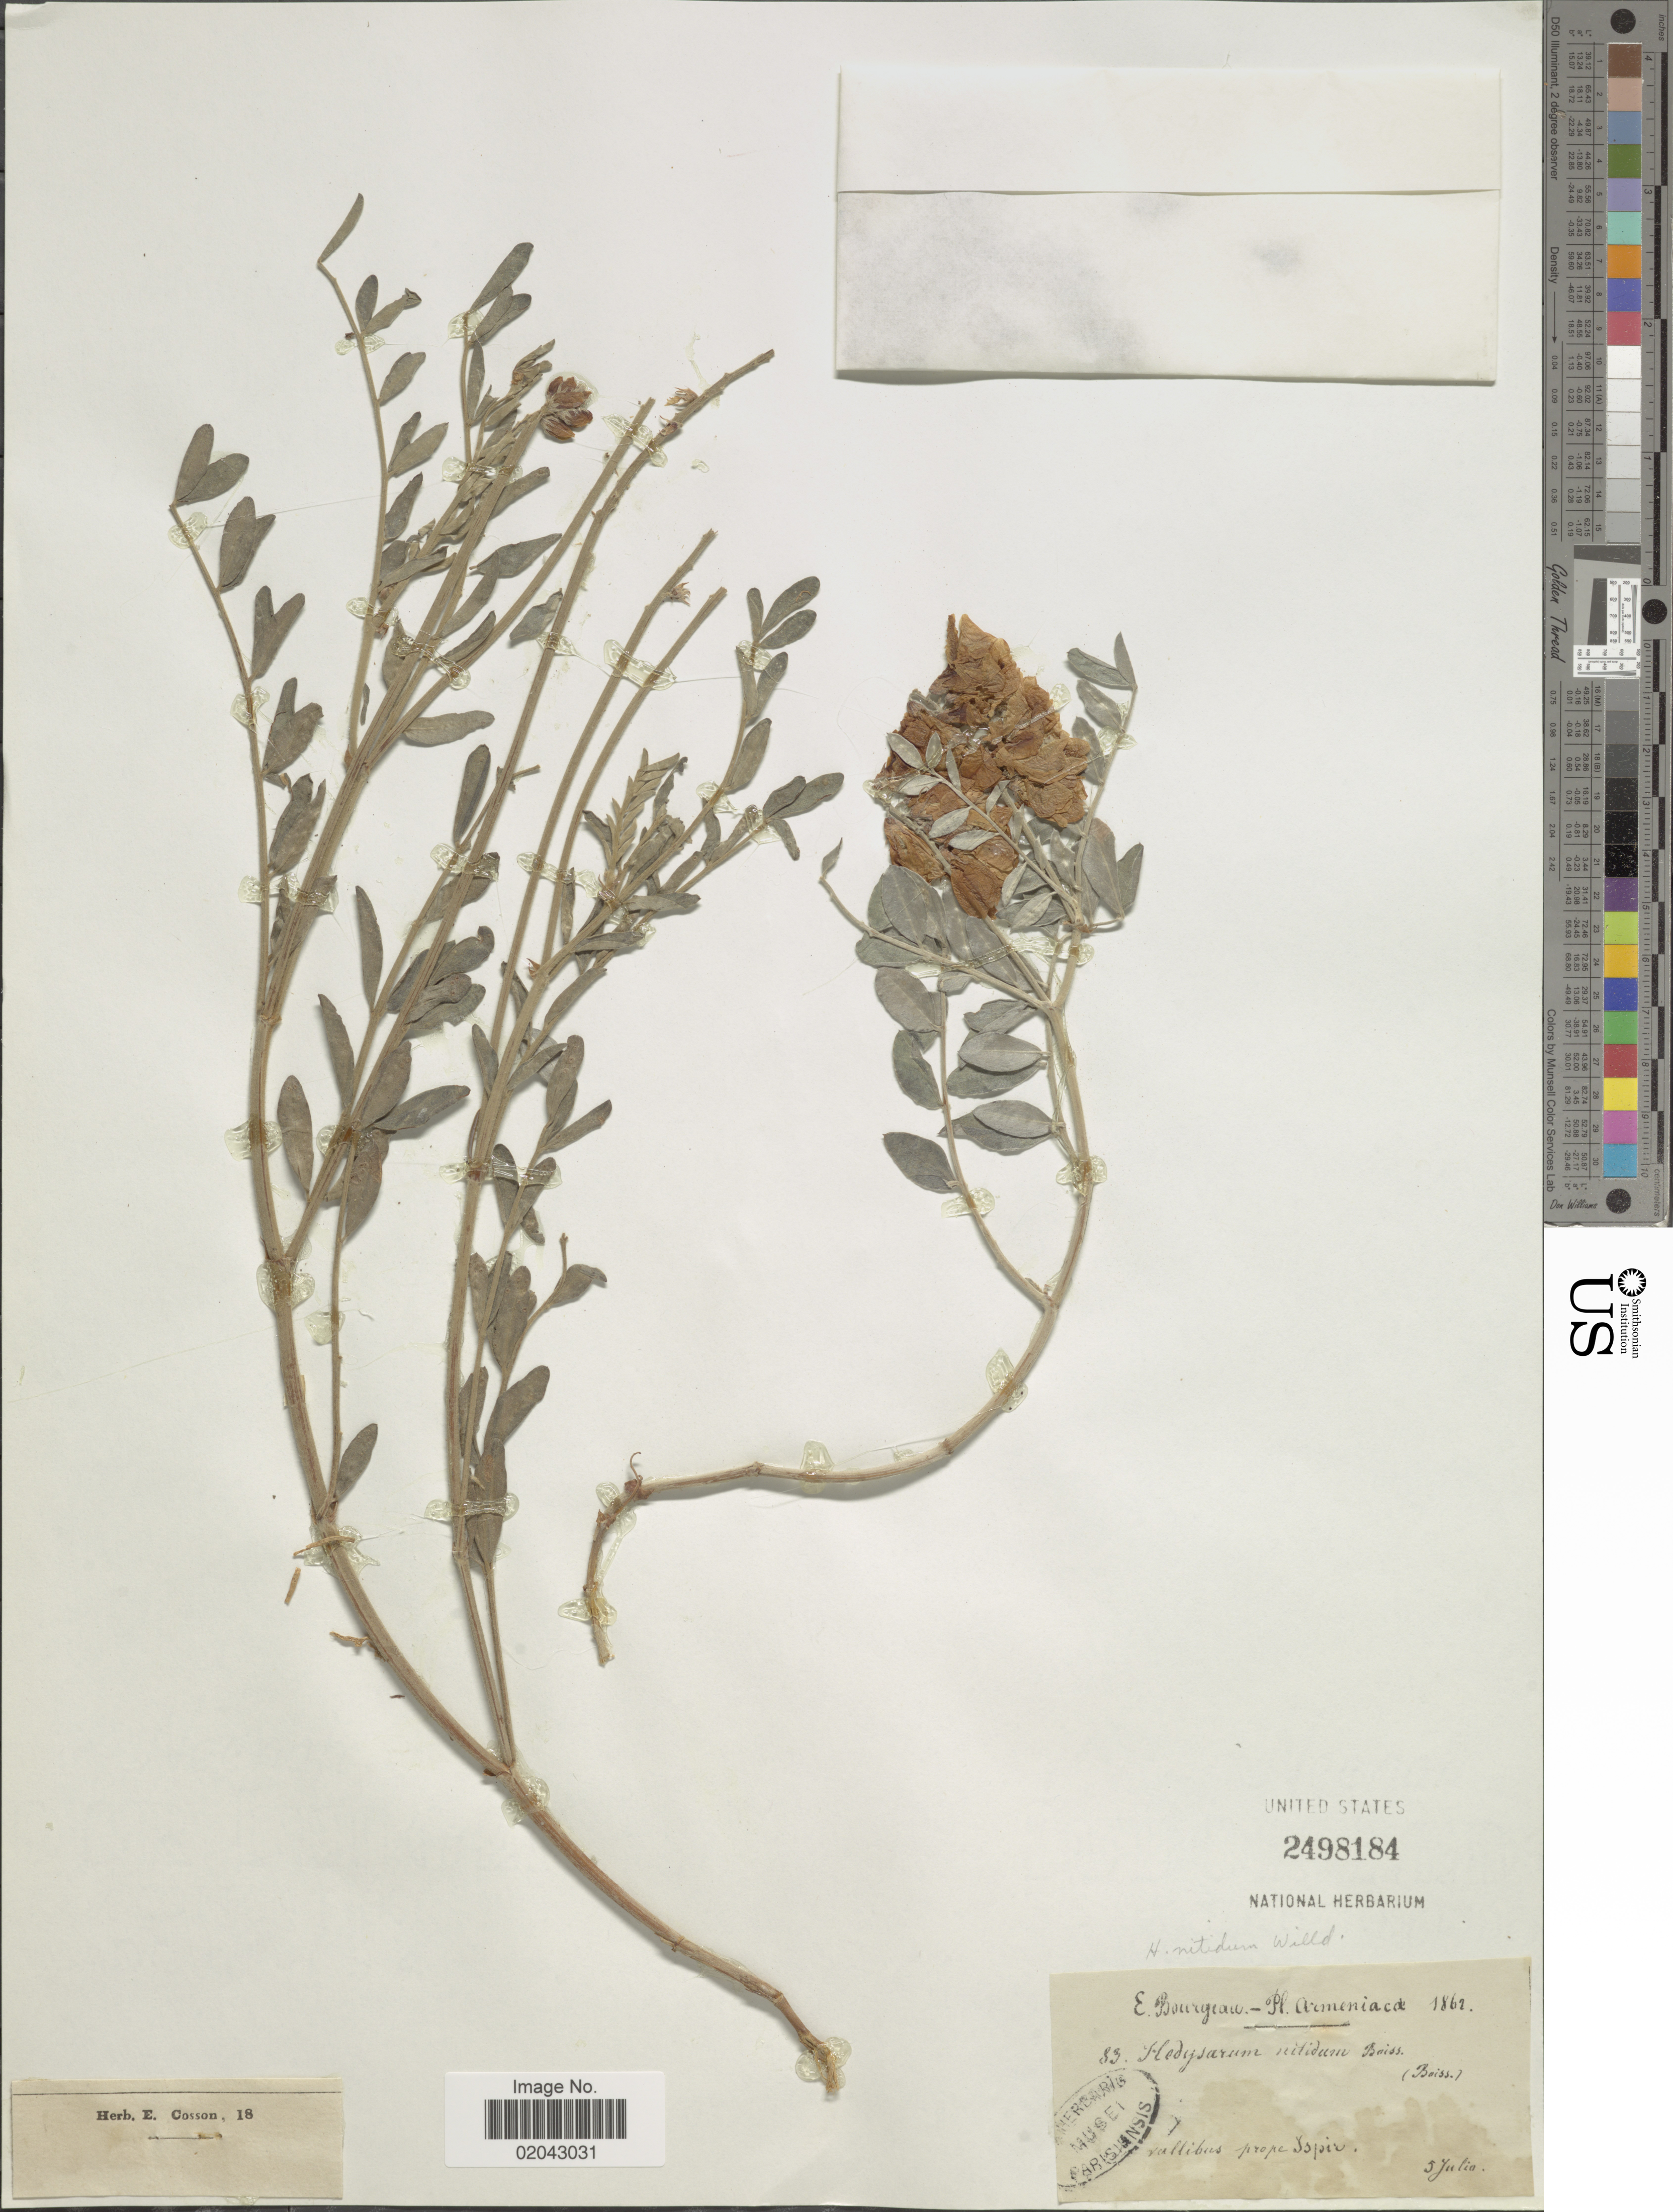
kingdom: Plantae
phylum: Tracheophyta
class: Magnoliopsida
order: Fabales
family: Fabaceae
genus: Hedysarum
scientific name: Hedysarum nitidum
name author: Willd.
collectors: E. Bourgeau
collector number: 83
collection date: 1862-07-05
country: Armenia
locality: Vallibus prope Ispir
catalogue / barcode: US 2498184